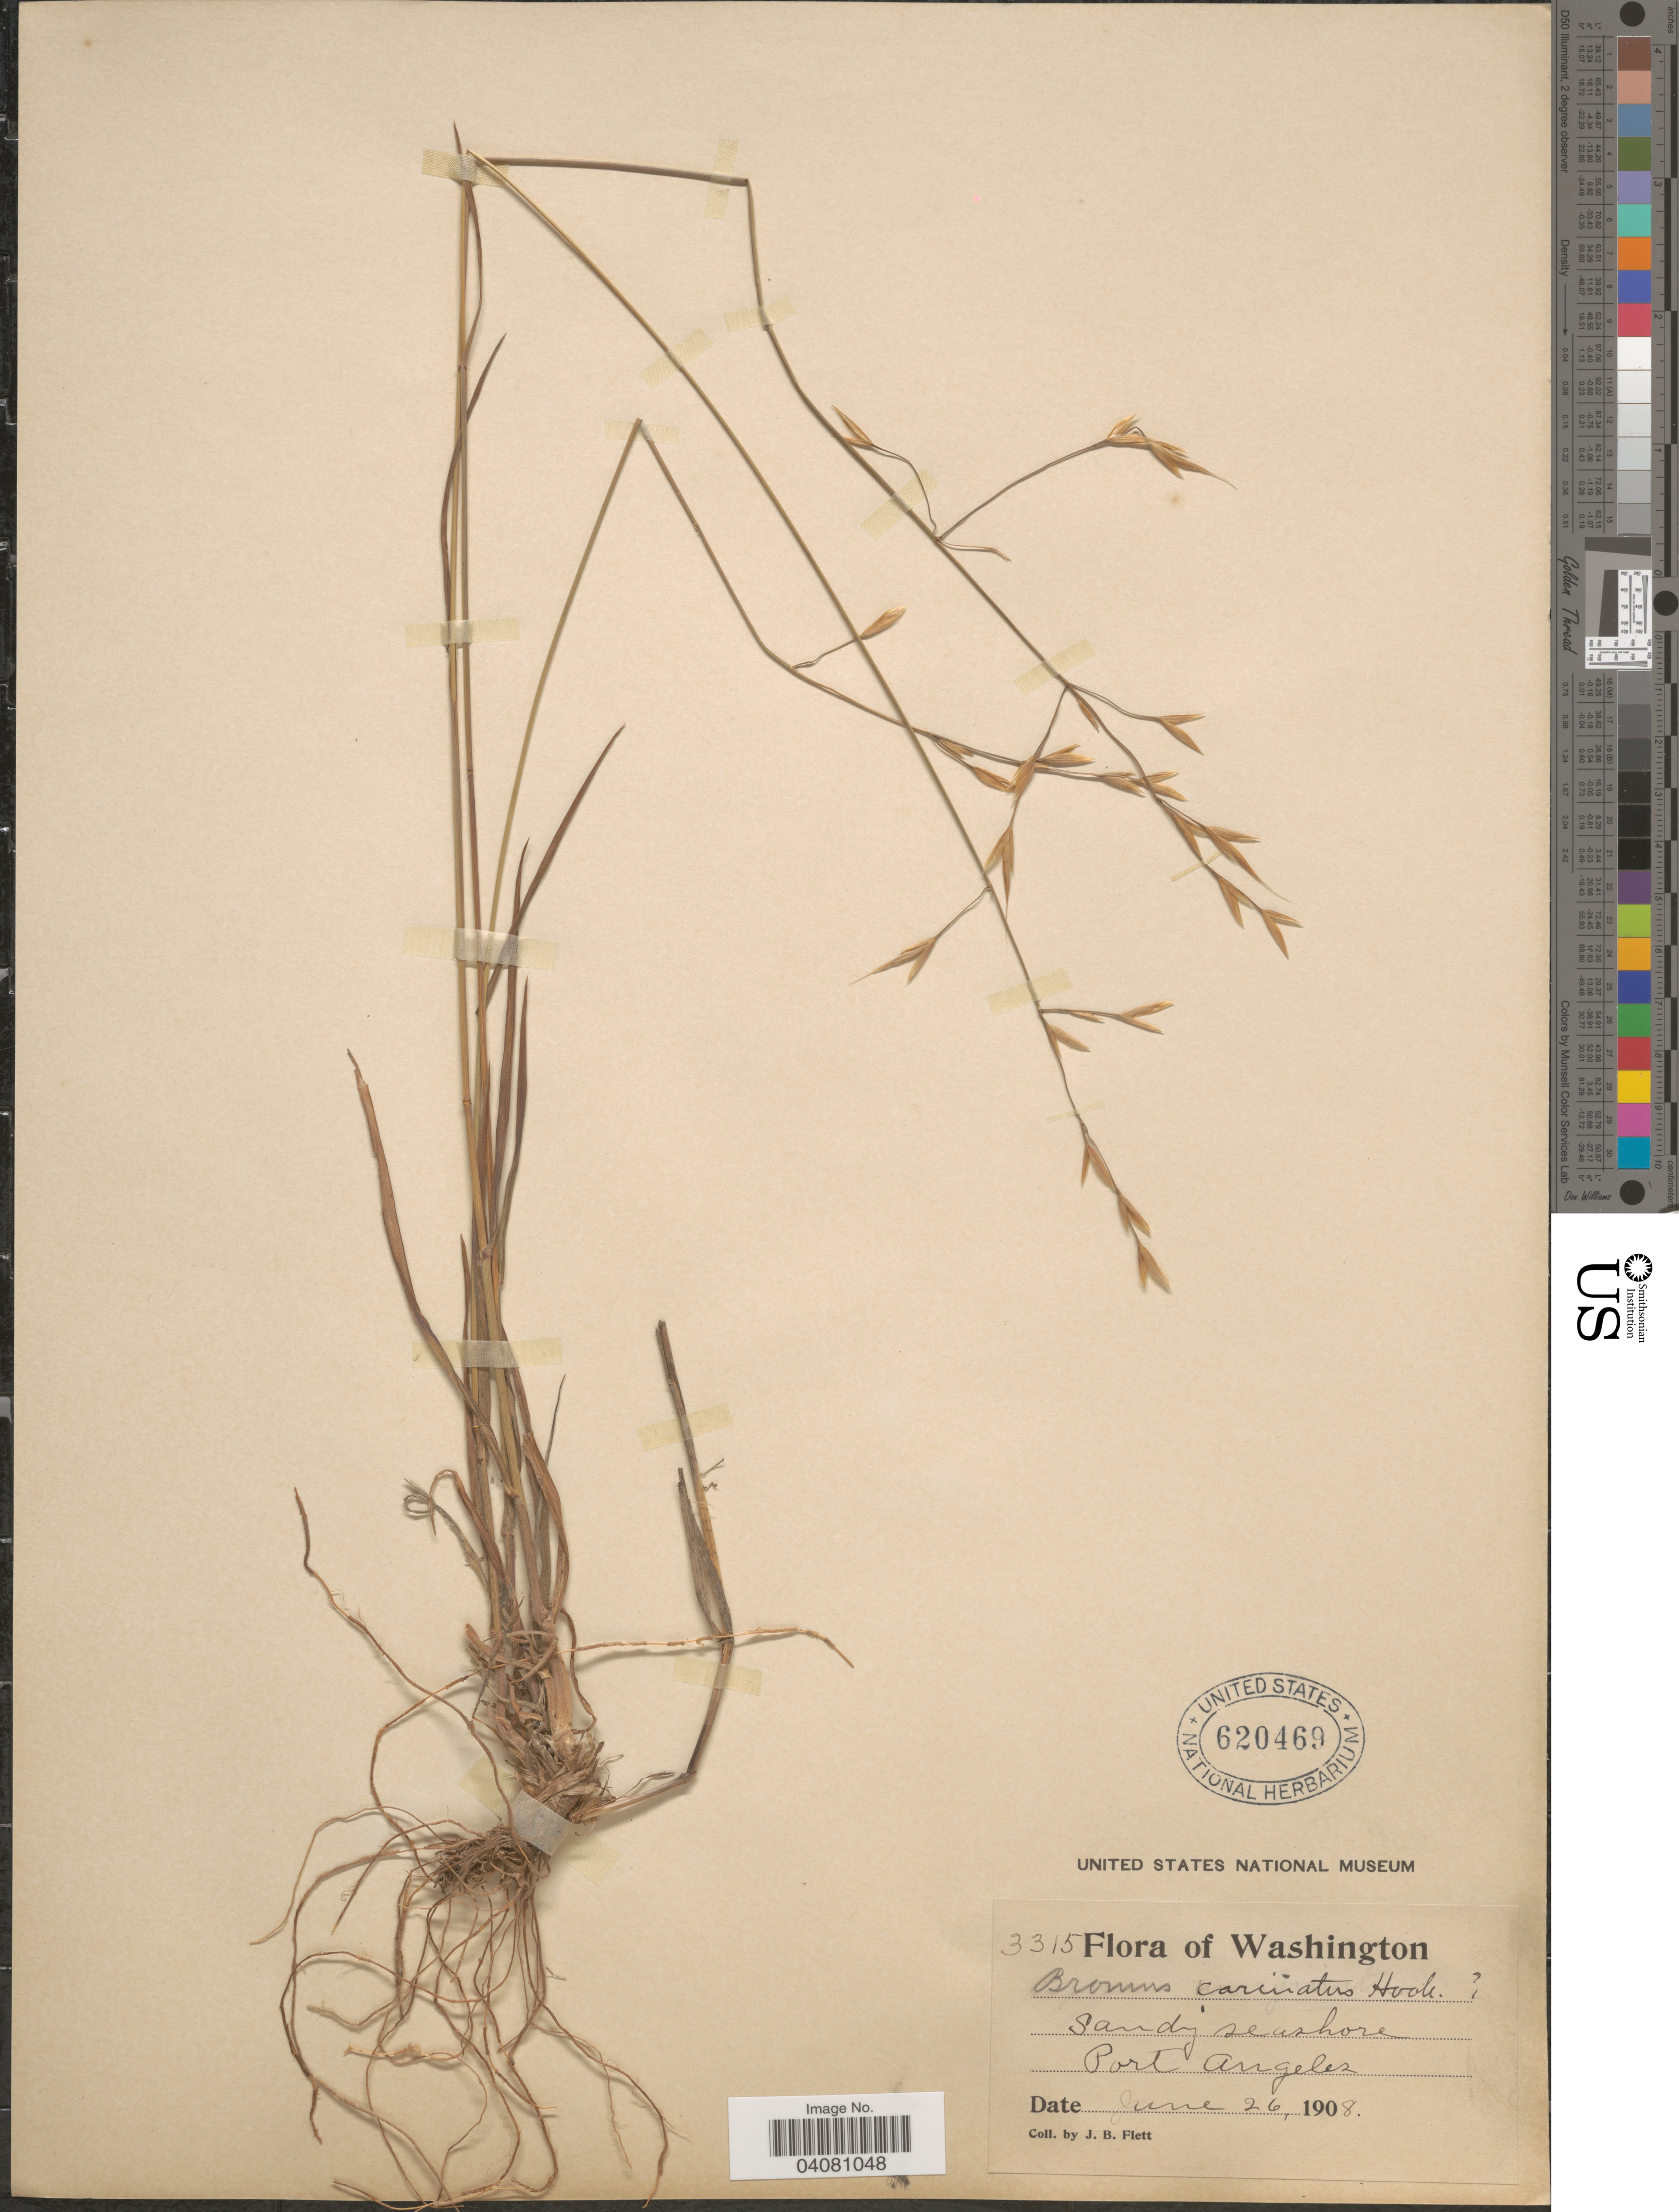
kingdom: Plantae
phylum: Tracheophyta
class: Liliopsida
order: Poales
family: Poaceae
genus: Bromus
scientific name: Bromus carinatus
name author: Hook. & Arn.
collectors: J. Flett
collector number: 3315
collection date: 1908-06-26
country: United States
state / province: Washington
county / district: Clallam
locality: Port Angeles.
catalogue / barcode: US 620469